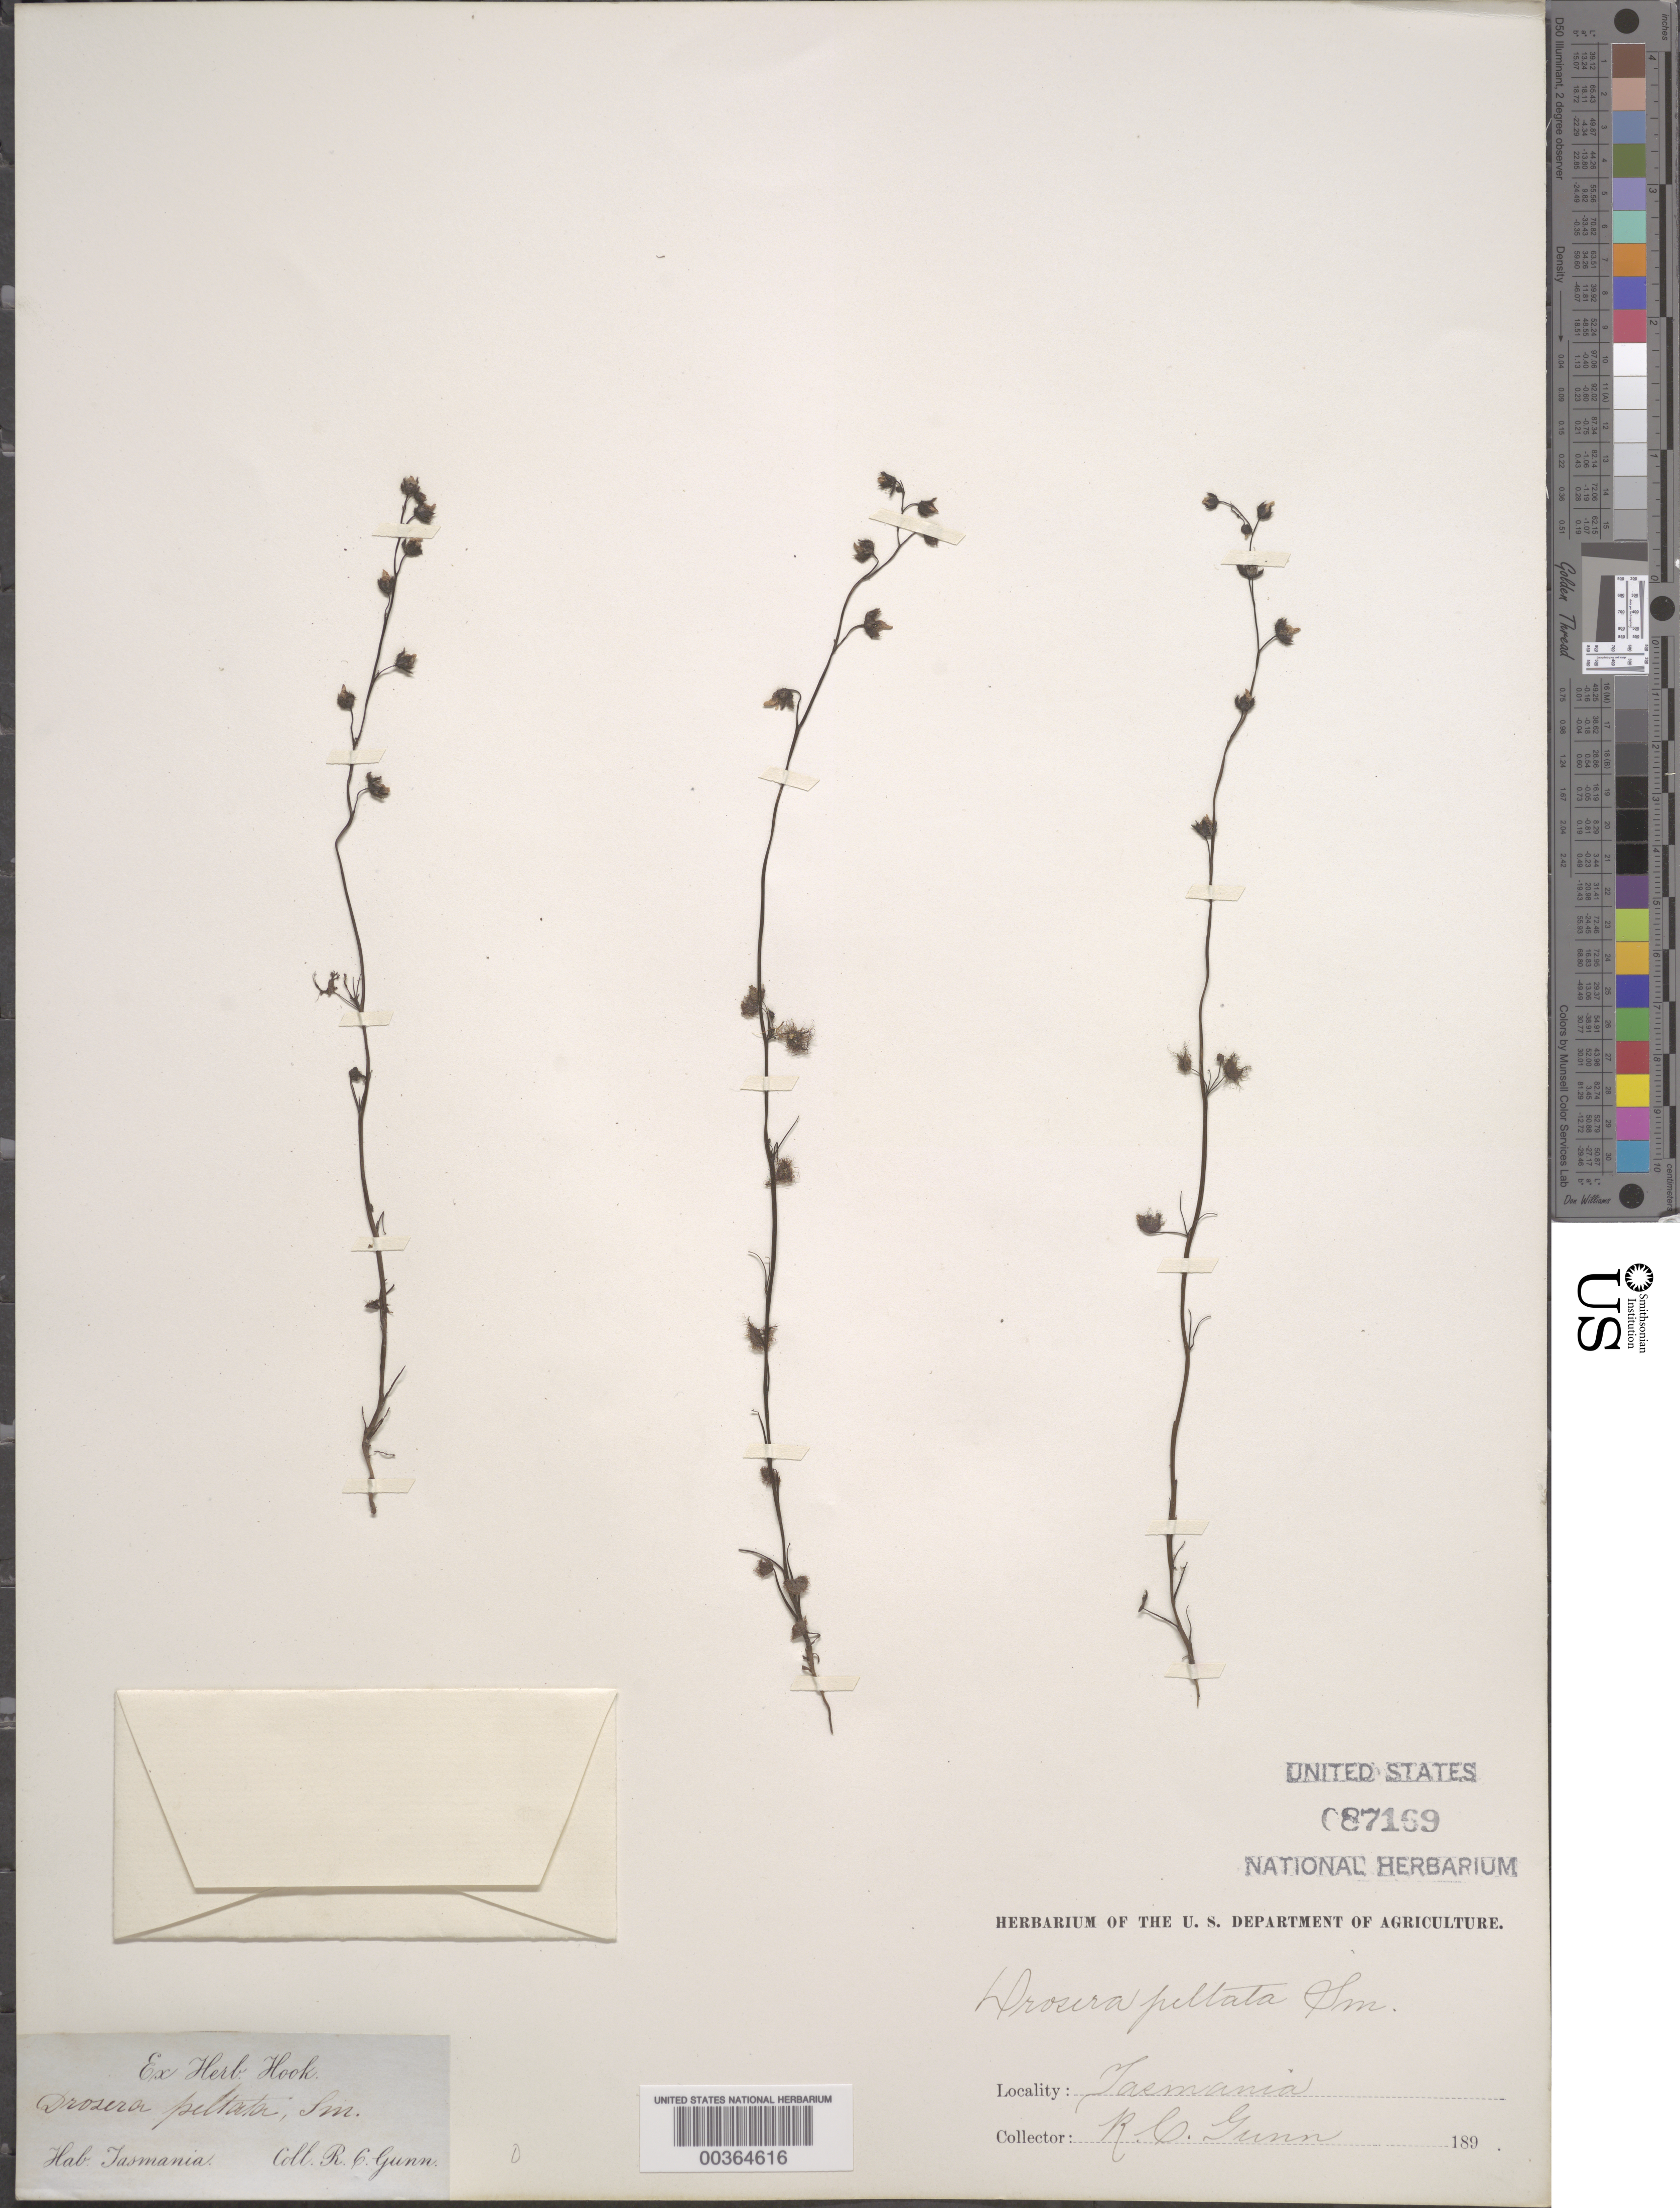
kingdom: Plantae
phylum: Tracheophyta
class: Magnoliopsida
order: Caryophyllales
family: Droseraceae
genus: Drosera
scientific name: Drosera peltata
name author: Sm. ex Willd.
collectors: R. Gunn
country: Australia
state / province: Tasmania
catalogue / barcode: US 87169